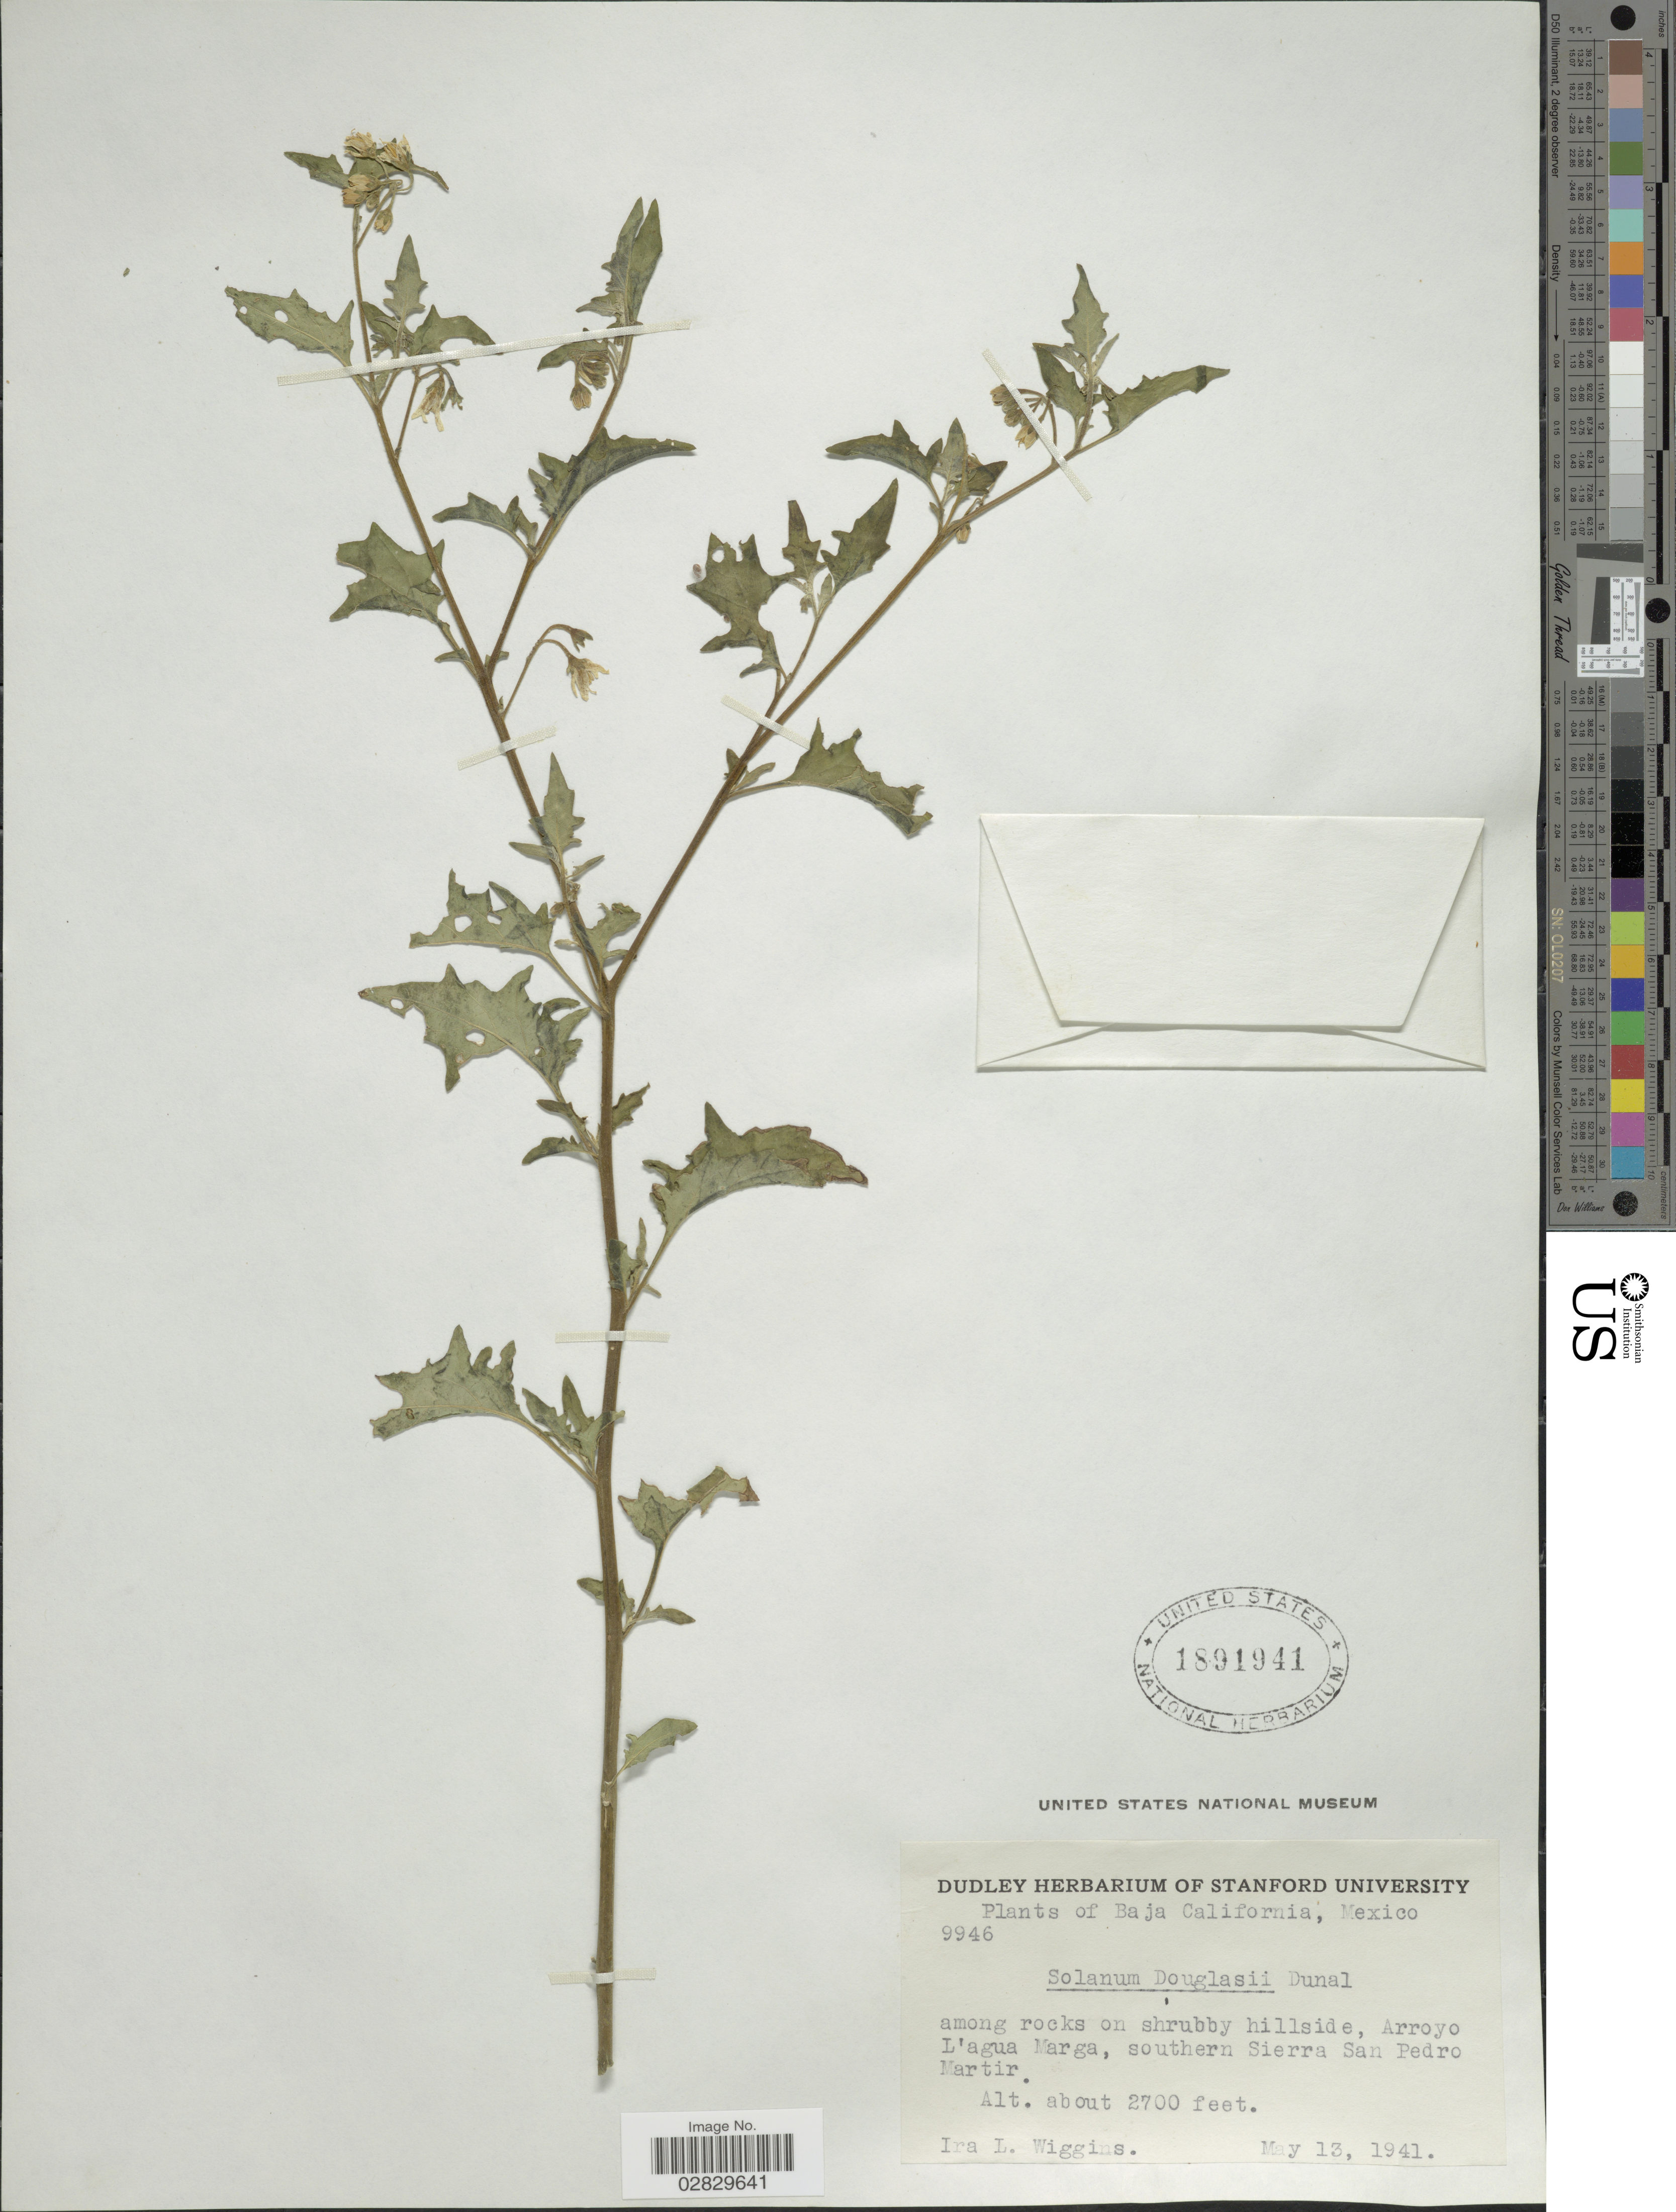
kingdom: Plantae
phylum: Tracheophyta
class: Magnoliopsida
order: Solanales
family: Solanaceae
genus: Solanum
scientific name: Solanum douglasii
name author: Dunal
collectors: I. L. Wiggins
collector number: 9946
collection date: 1941-05-13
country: Mexico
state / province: Baja California Norte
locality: Arroyo L'agua Marga, southern Sierra San Pedro Martir.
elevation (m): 823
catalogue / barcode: US 1891941